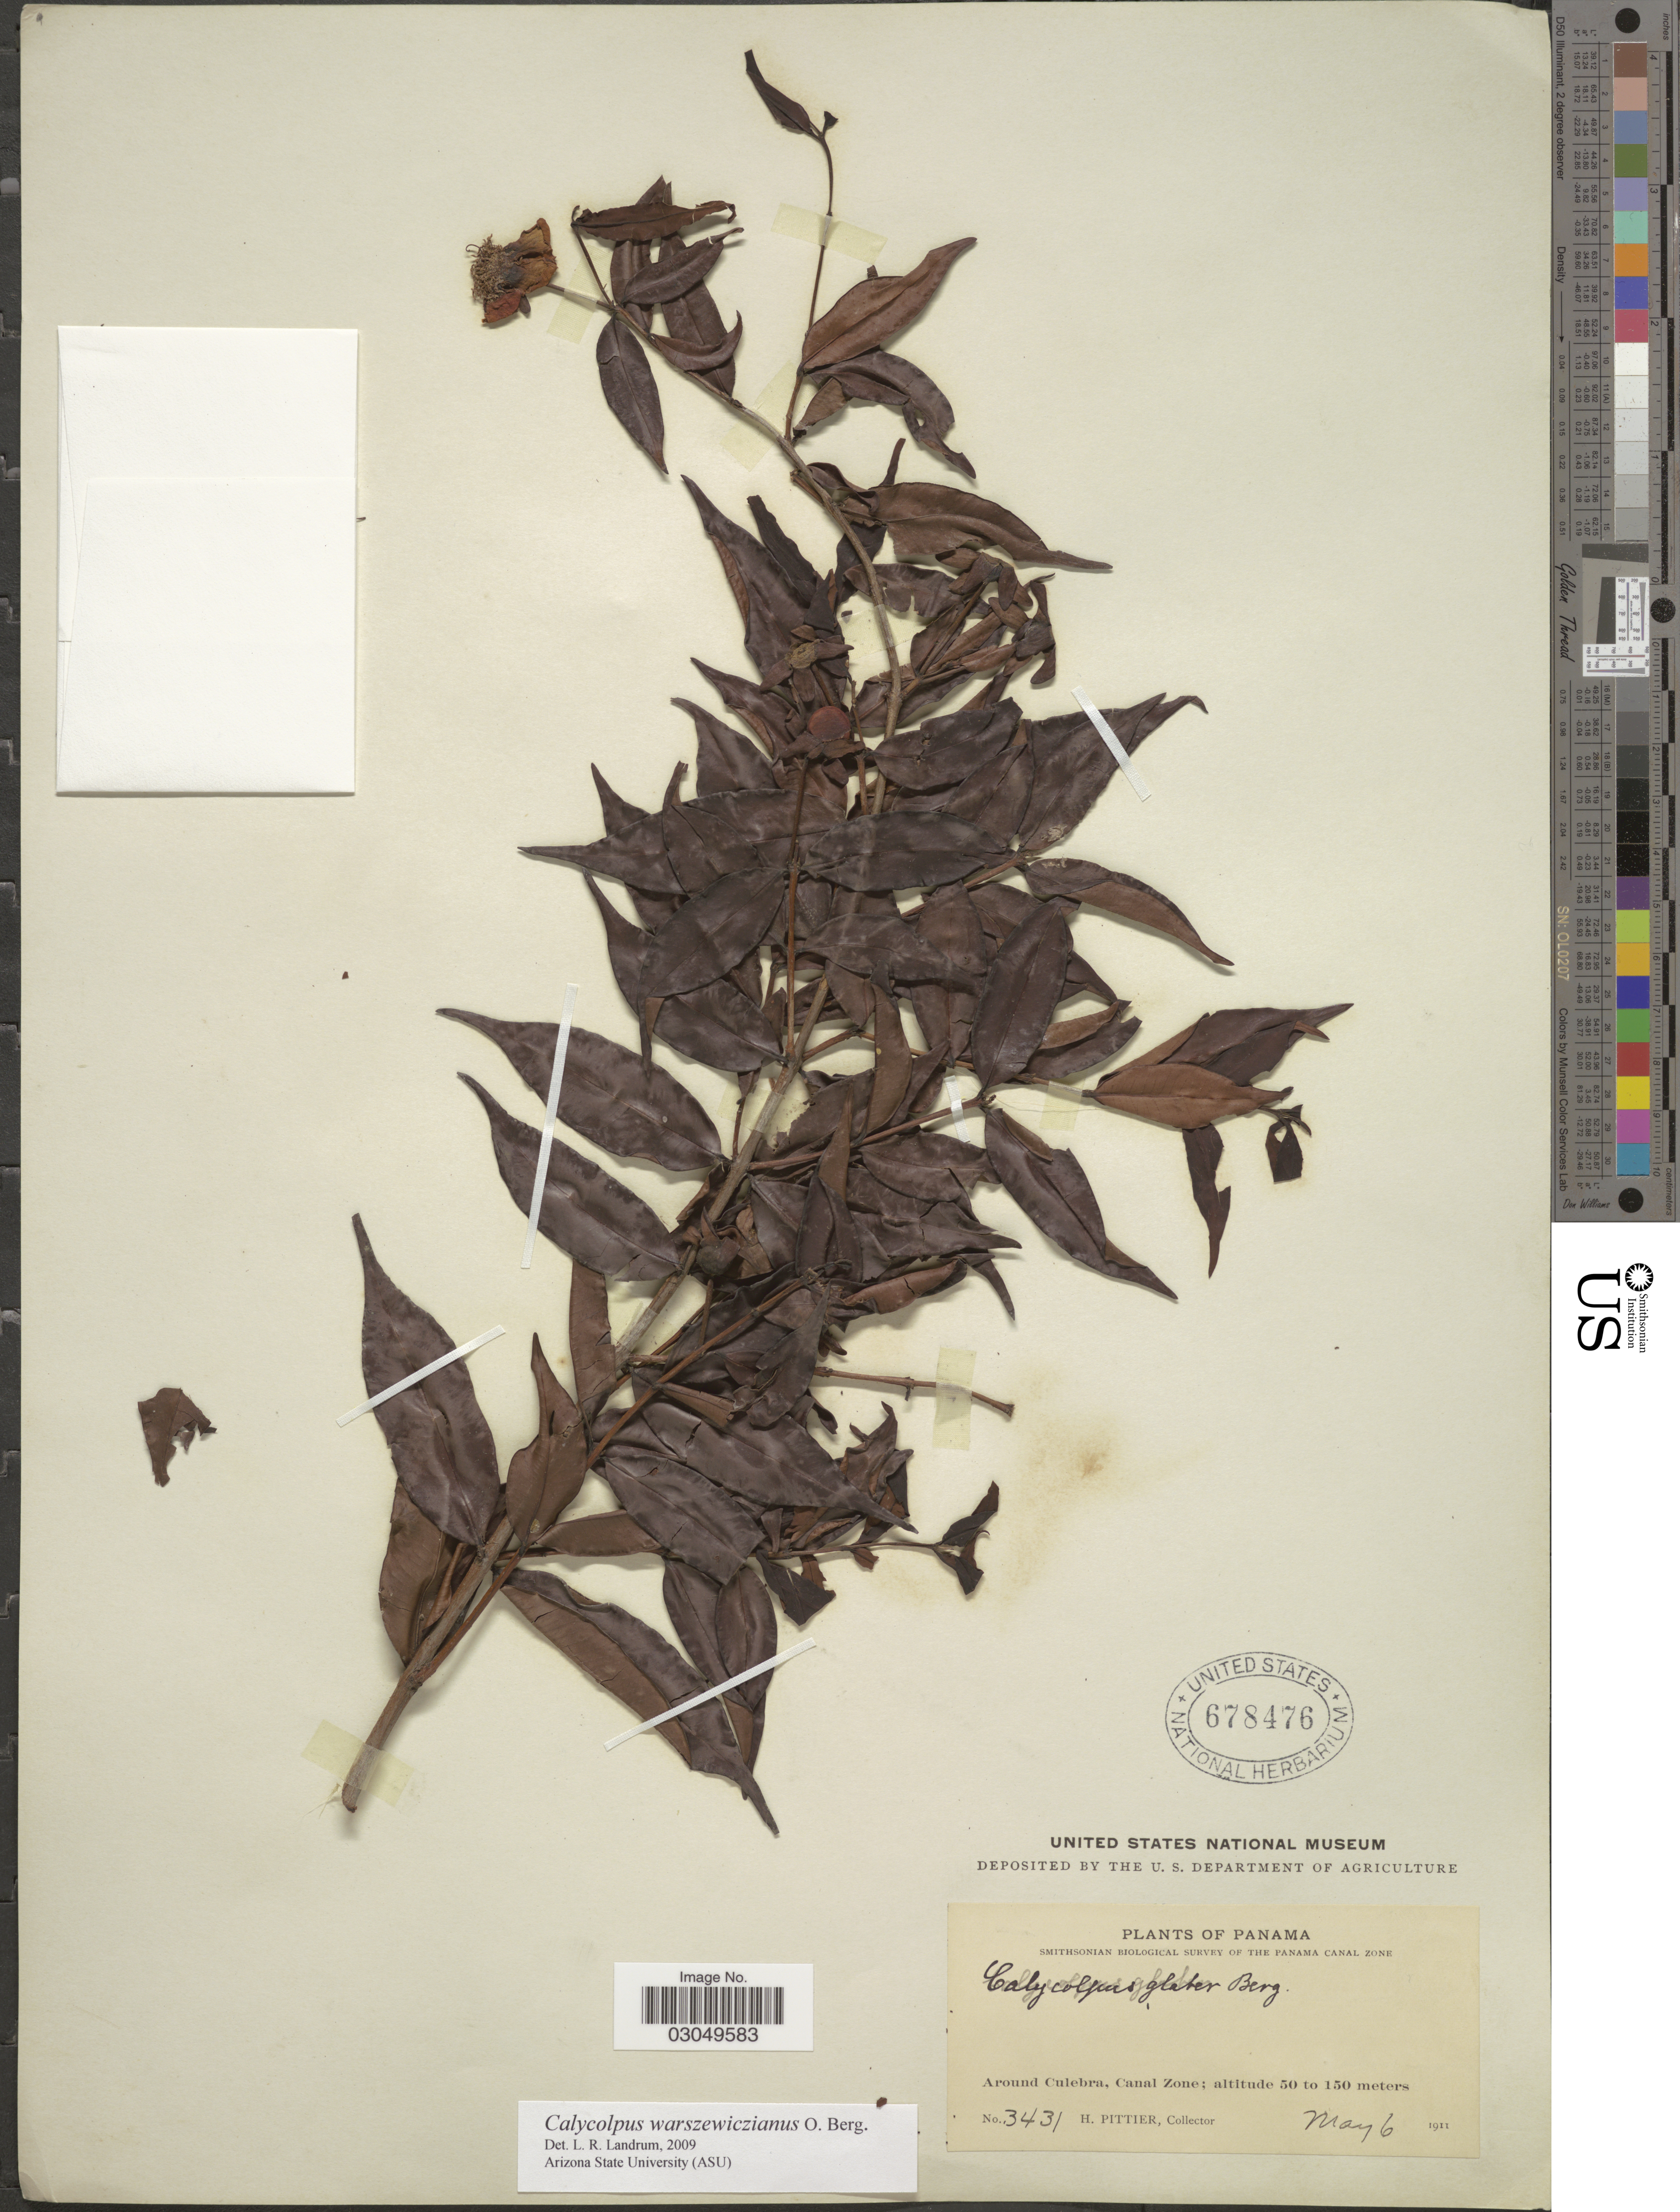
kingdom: Plantae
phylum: Tracheophyta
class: Magnoliopsida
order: Myrtales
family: Myrtaceae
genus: Calycolpus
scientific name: Calycolpus warszewiczianus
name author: O. Berg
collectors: H. F. Pittier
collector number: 3431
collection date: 1911-05-06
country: Panama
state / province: Colón / Panamá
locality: Around Culebra, Canal Zone.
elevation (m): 50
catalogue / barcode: US 678476